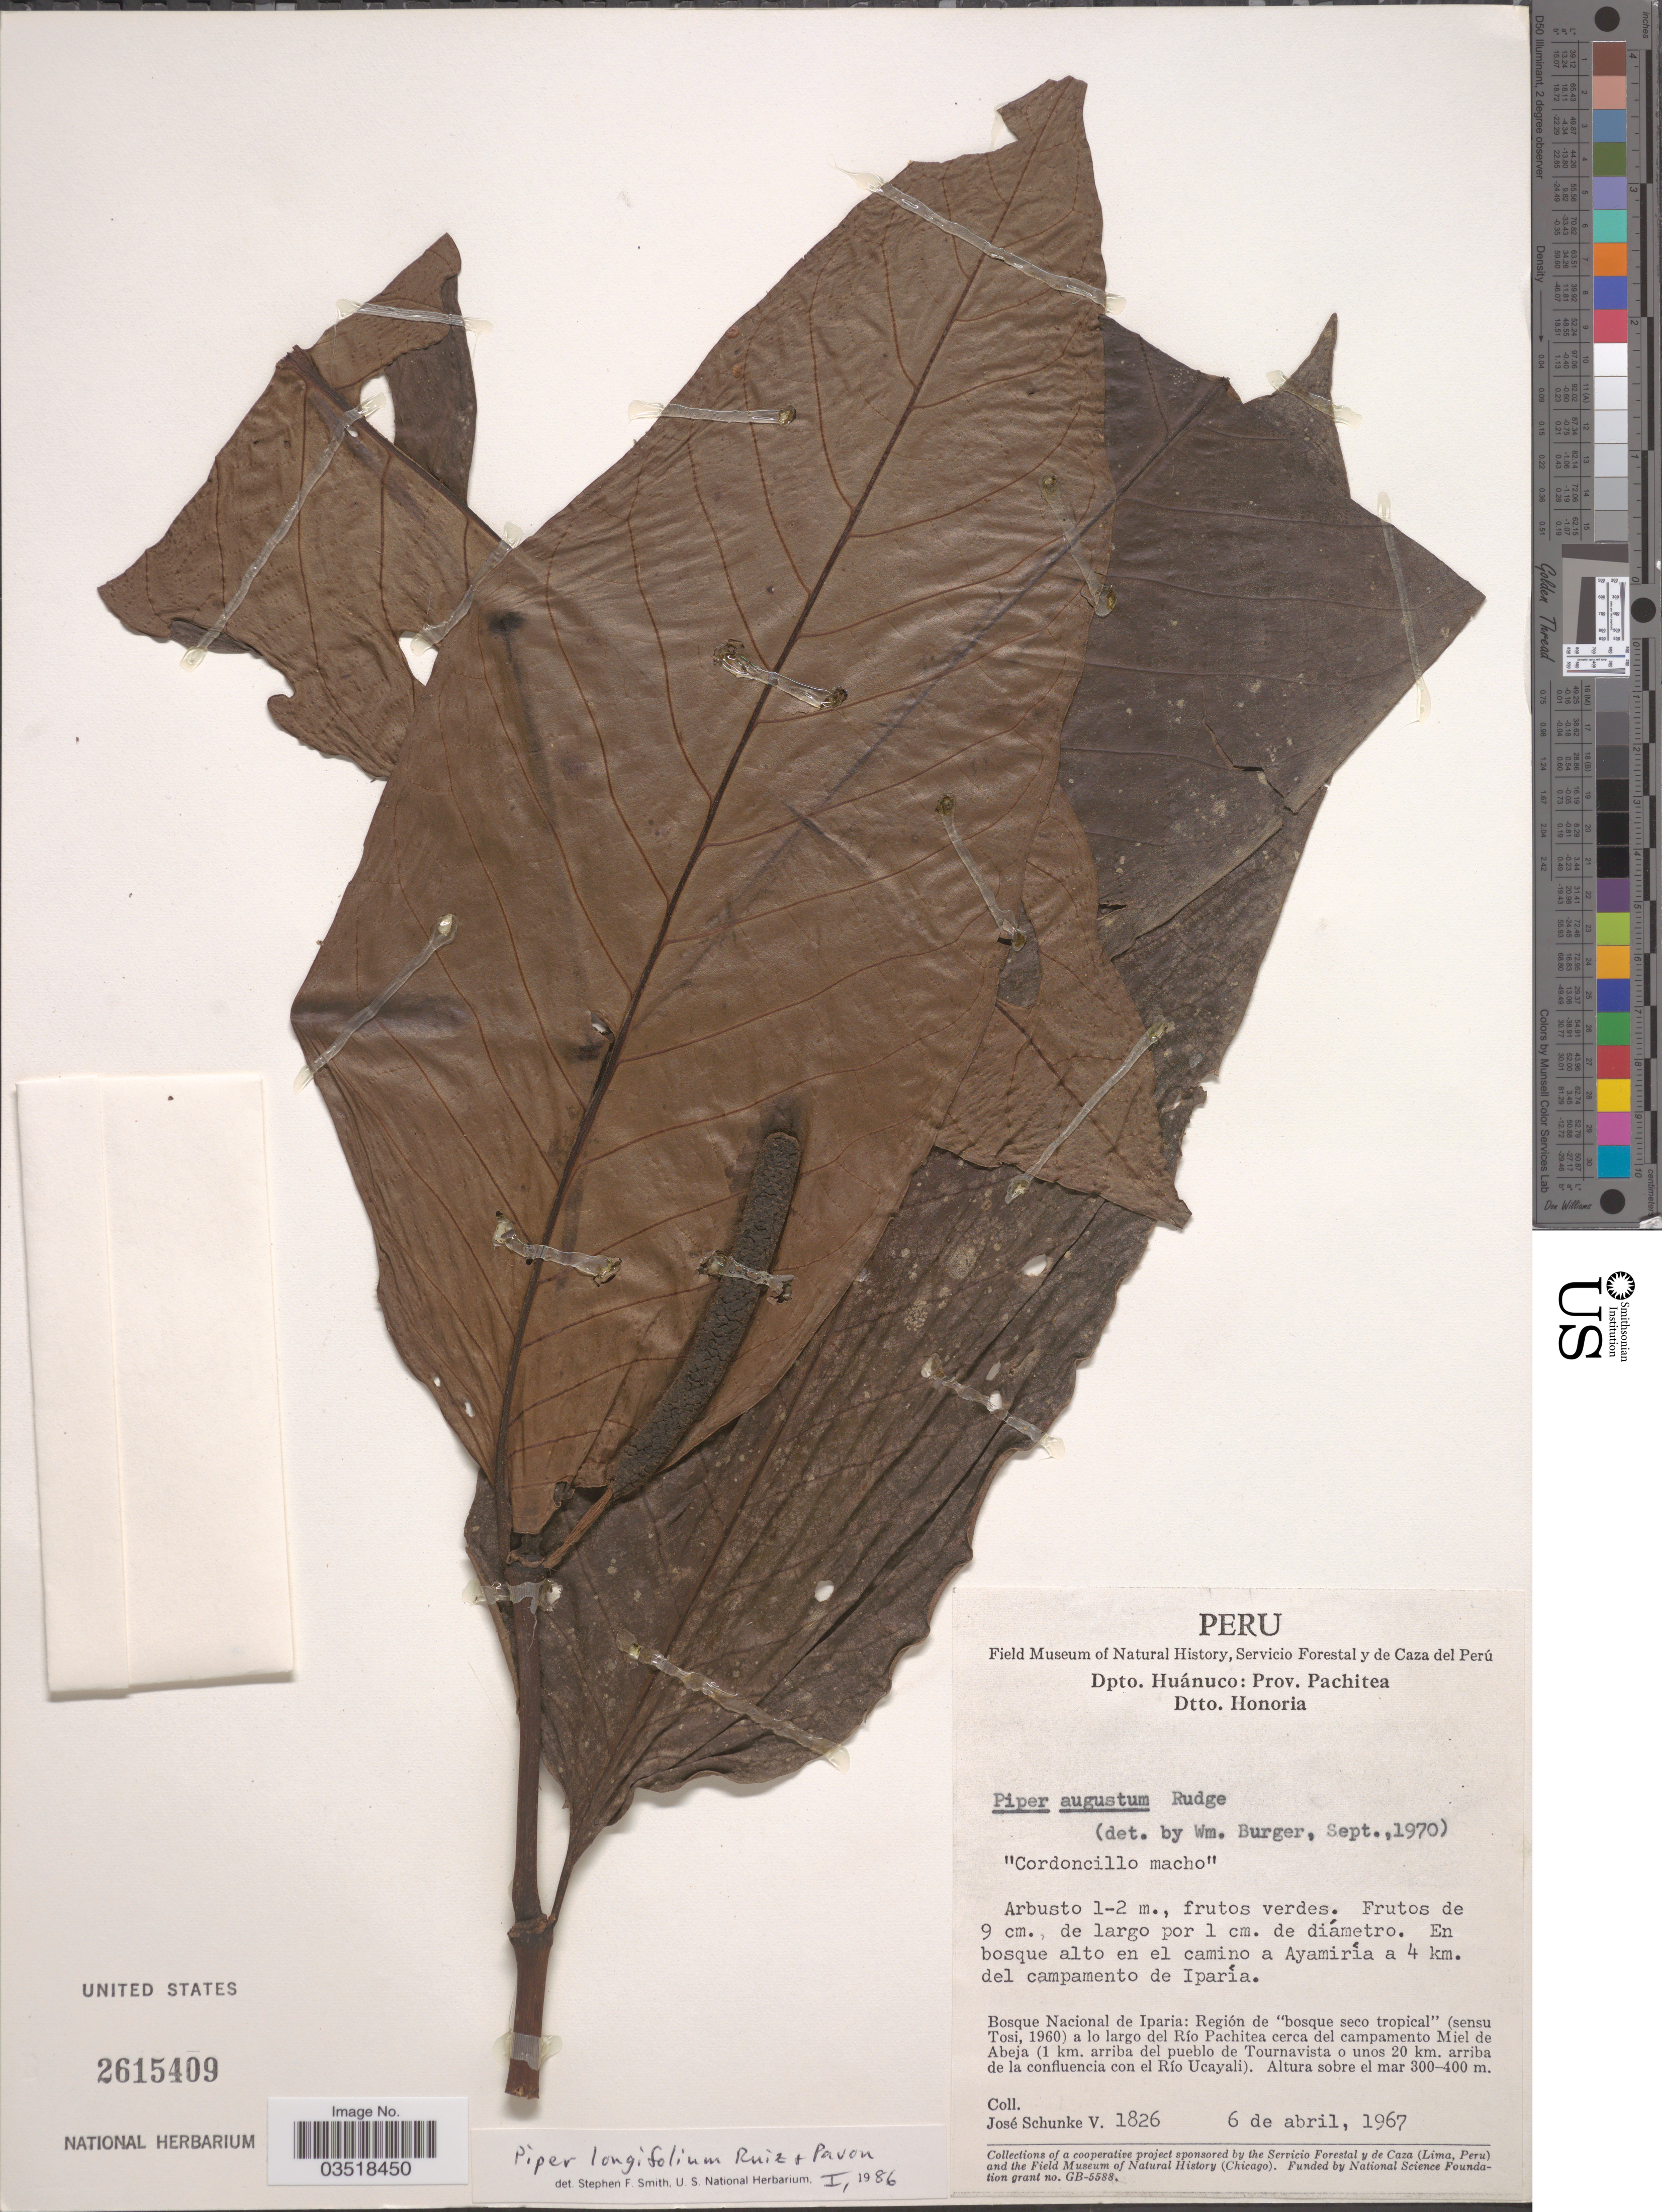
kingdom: Plantae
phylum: Tracheophyta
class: Magnoliopsida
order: Piperales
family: Piperaceae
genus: Piper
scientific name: Piper longifolium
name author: Ruiz & Pav.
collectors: J. Schunke Vigo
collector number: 1826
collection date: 1967-04-06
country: Peru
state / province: Huánuco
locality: Dpto. Huánuco: Prov. Pachitea, Dtto. Honoria. En bosque alto en el camino a Ayamiría a 4 km. del campamento de Iparía. Bosque Nacional de Iparia: Región de "bosque seco tropical" (sensu Tosi, 1960) a lo largo del Río Pachitea cerca del campamento Miel de Abeja (1 km. arriba del pueblo de Tournavista o unos 20 km. arriba de la confluencia con el Río Ucayali).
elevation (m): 300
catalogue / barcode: US 2615409